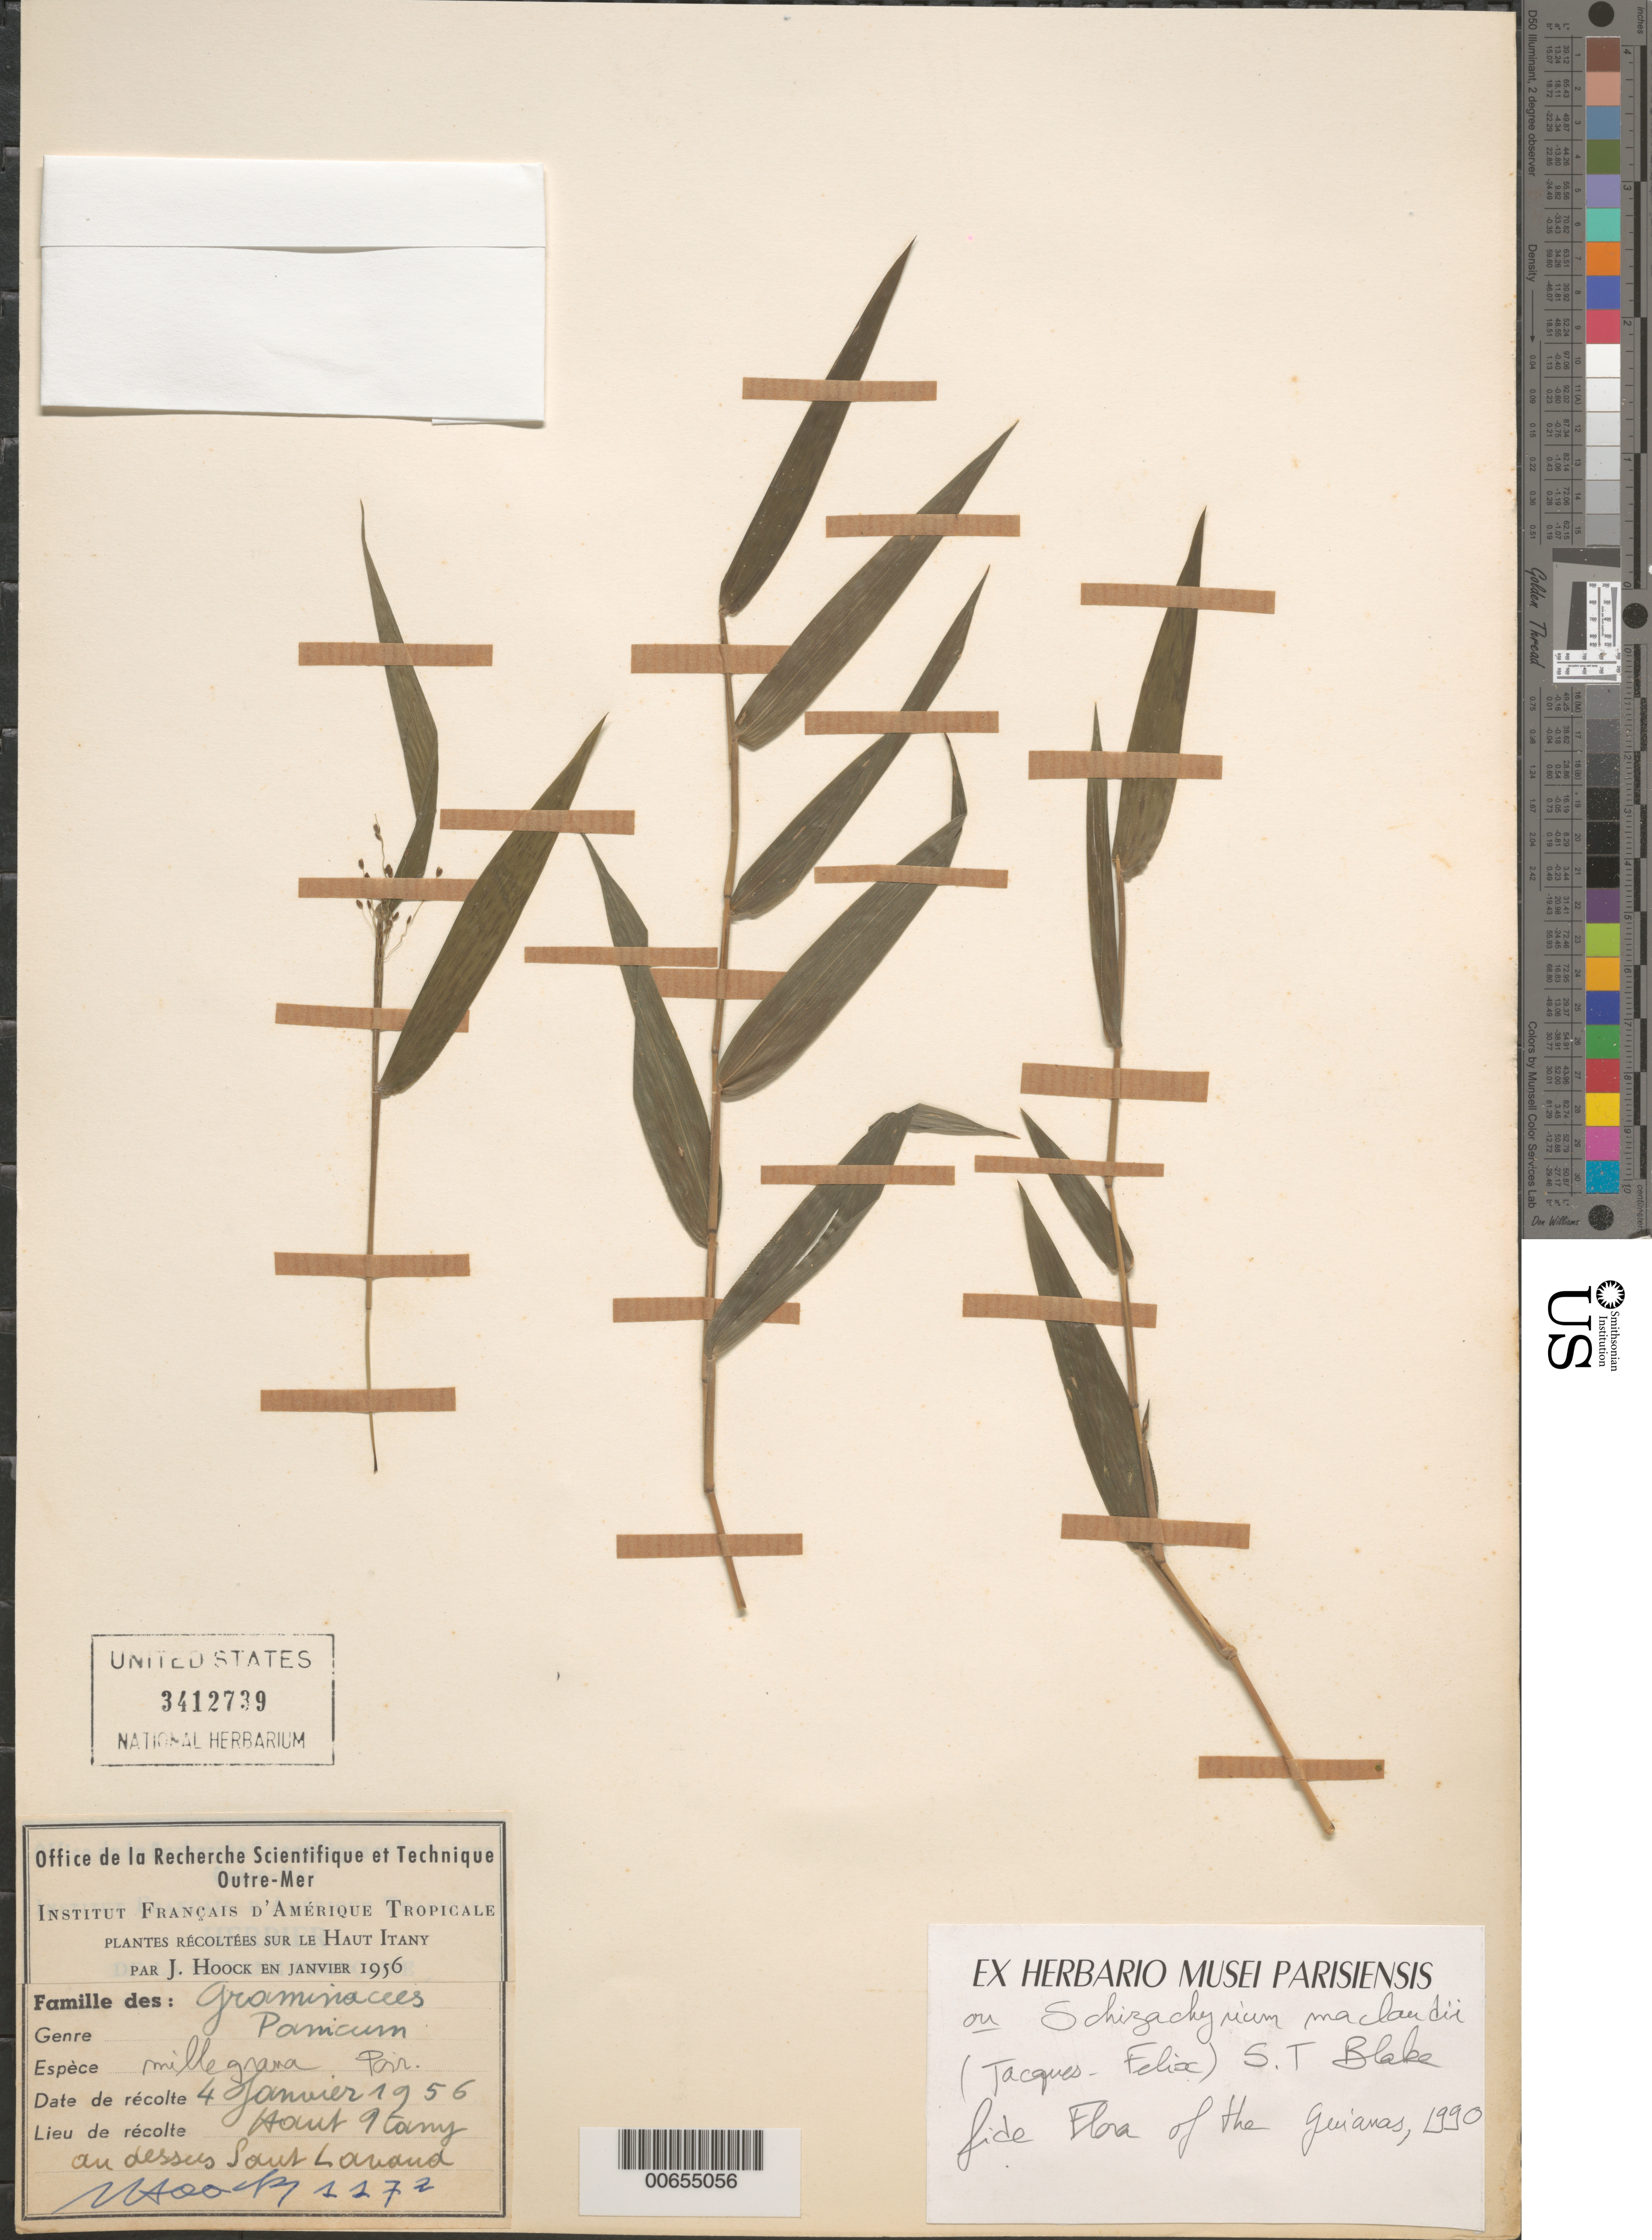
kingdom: Plantae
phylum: Tracheophyta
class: Liliopsida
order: Poales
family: Poaceae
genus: Panicum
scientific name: Panicum millegrana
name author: Poir.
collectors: J. Hoock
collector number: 1172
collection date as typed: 4-Jan-56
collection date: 1956-01-04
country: French Guiana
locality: Haut Litany, au dessus Saut Lavaud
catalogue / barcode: US 3412739